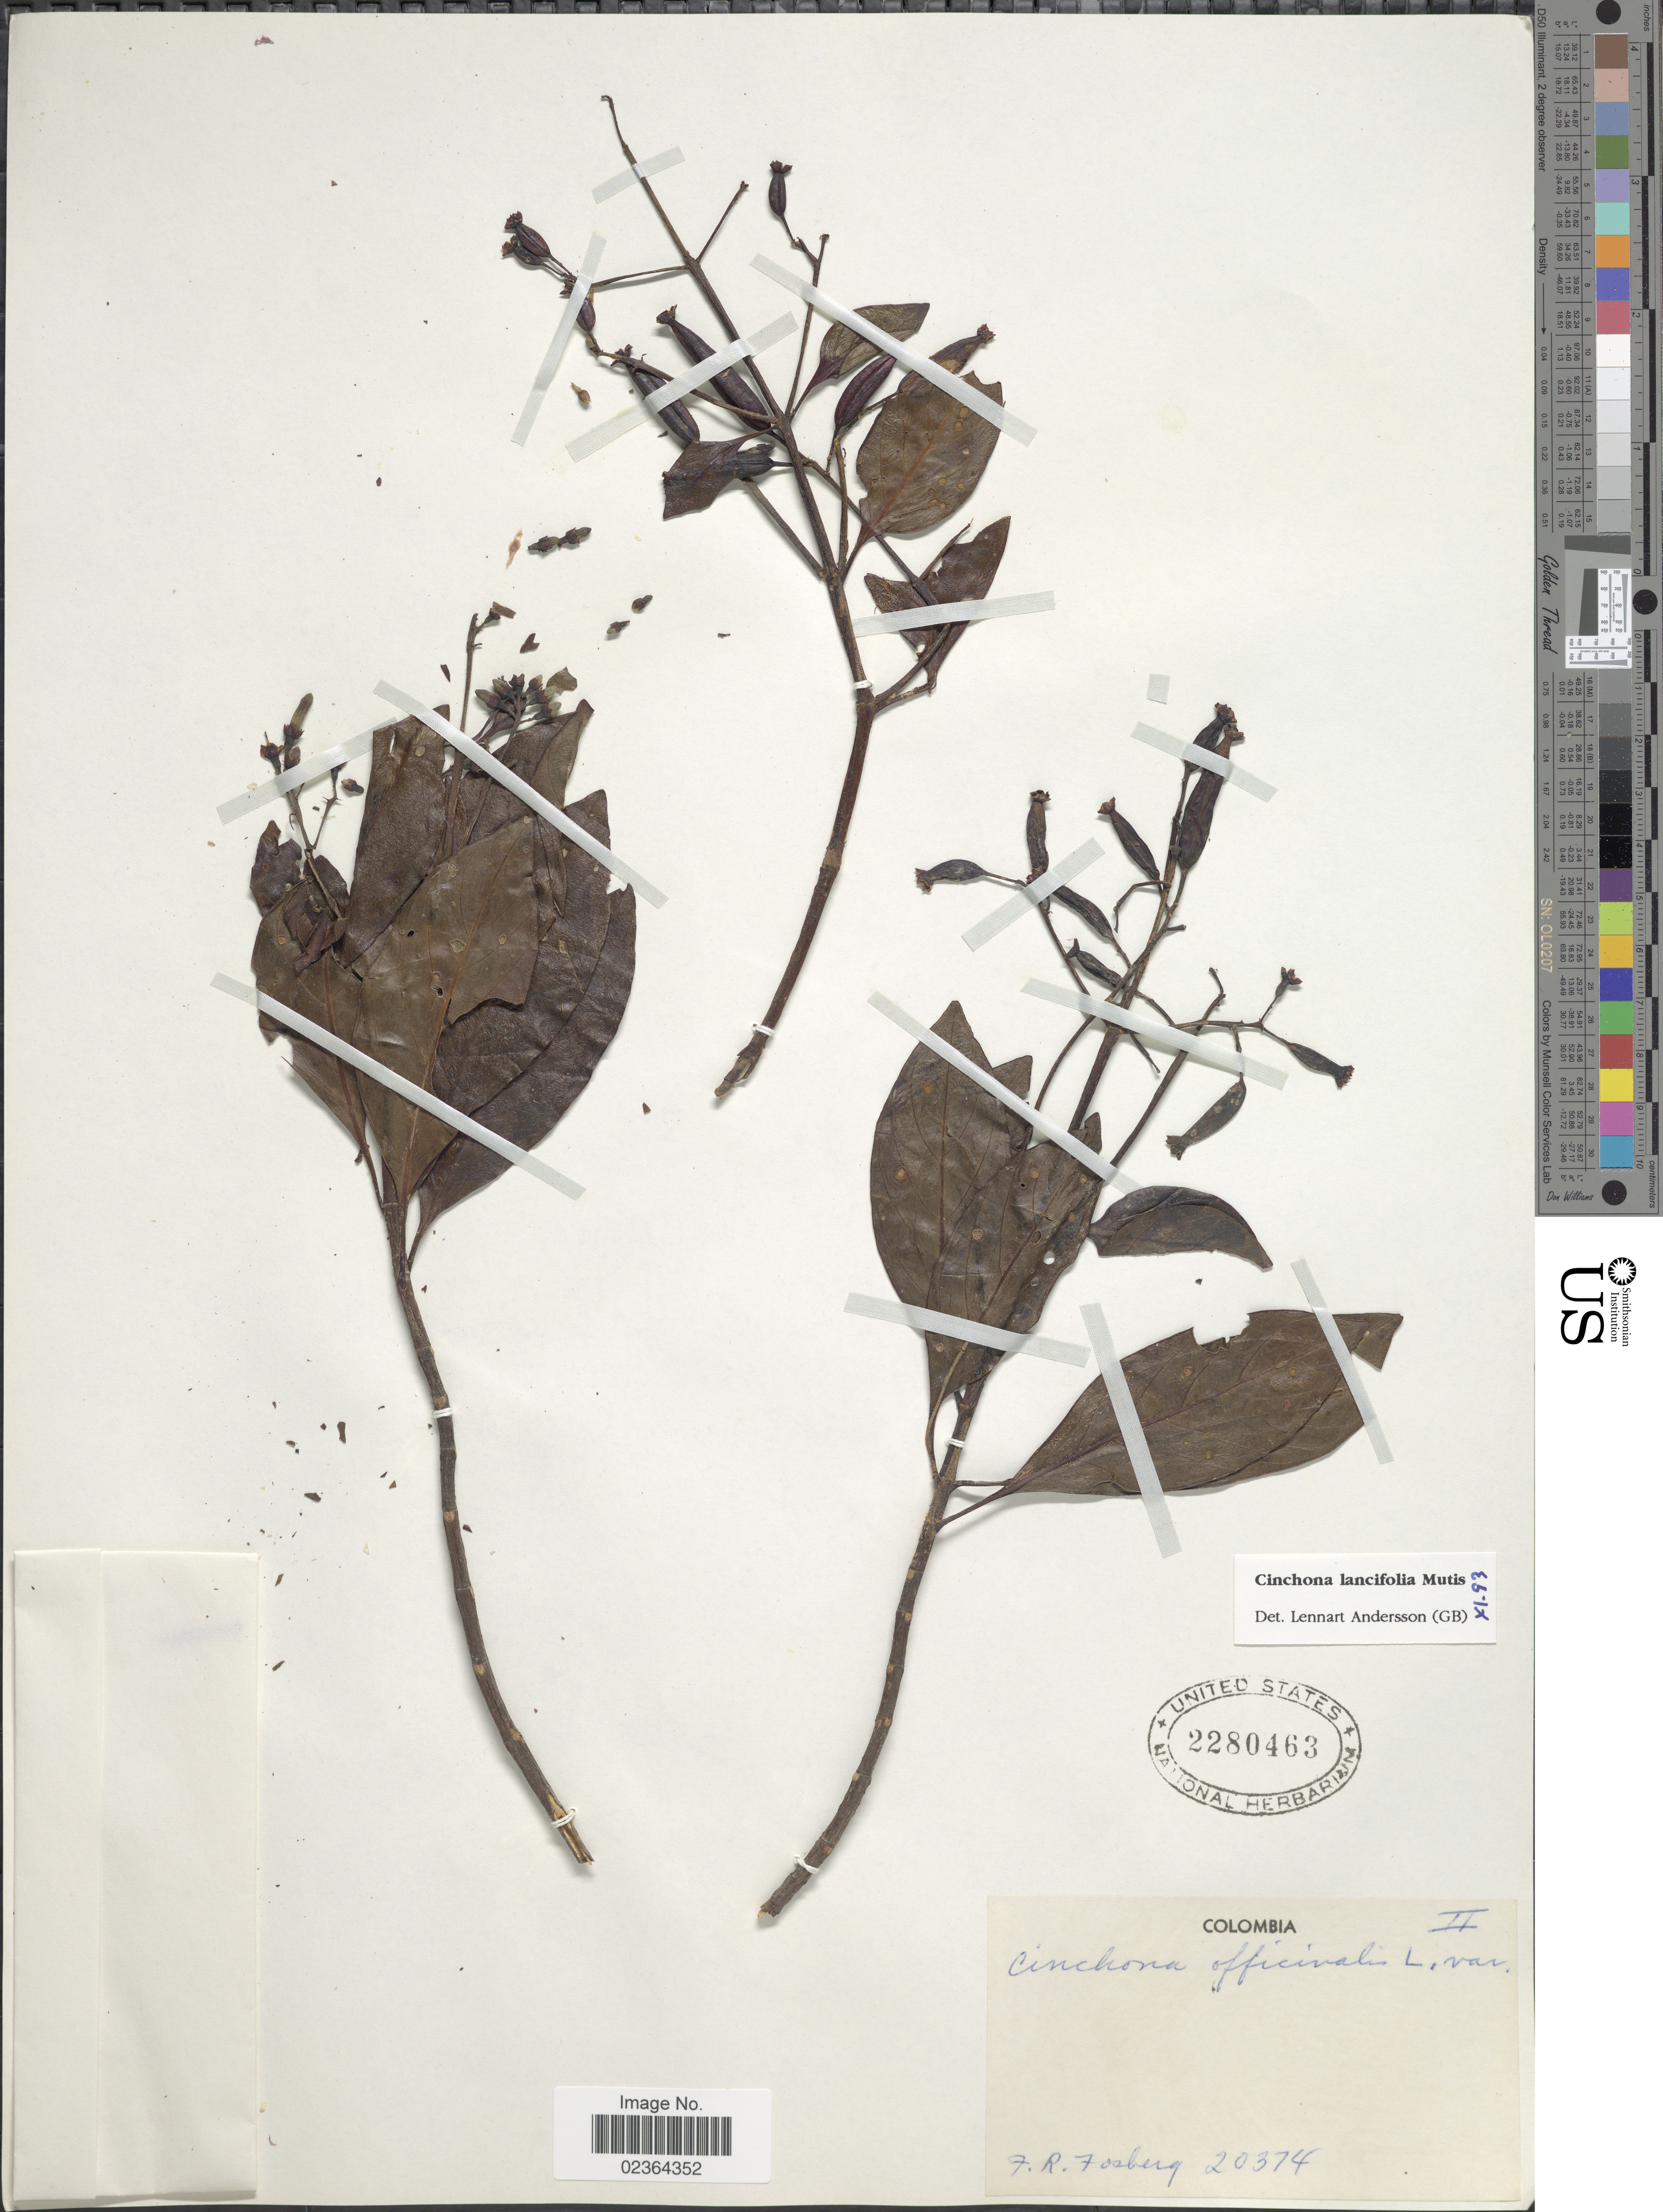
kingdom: Plantae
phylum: Tracheophyta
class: Magnoliopsida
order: Gentianales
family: Rubiaceae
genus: Cinchona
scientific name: Cinchona lancifolia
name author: Mutis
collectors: F. R. Fosberg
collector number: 20374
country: Colombia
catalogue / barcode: US 2280463